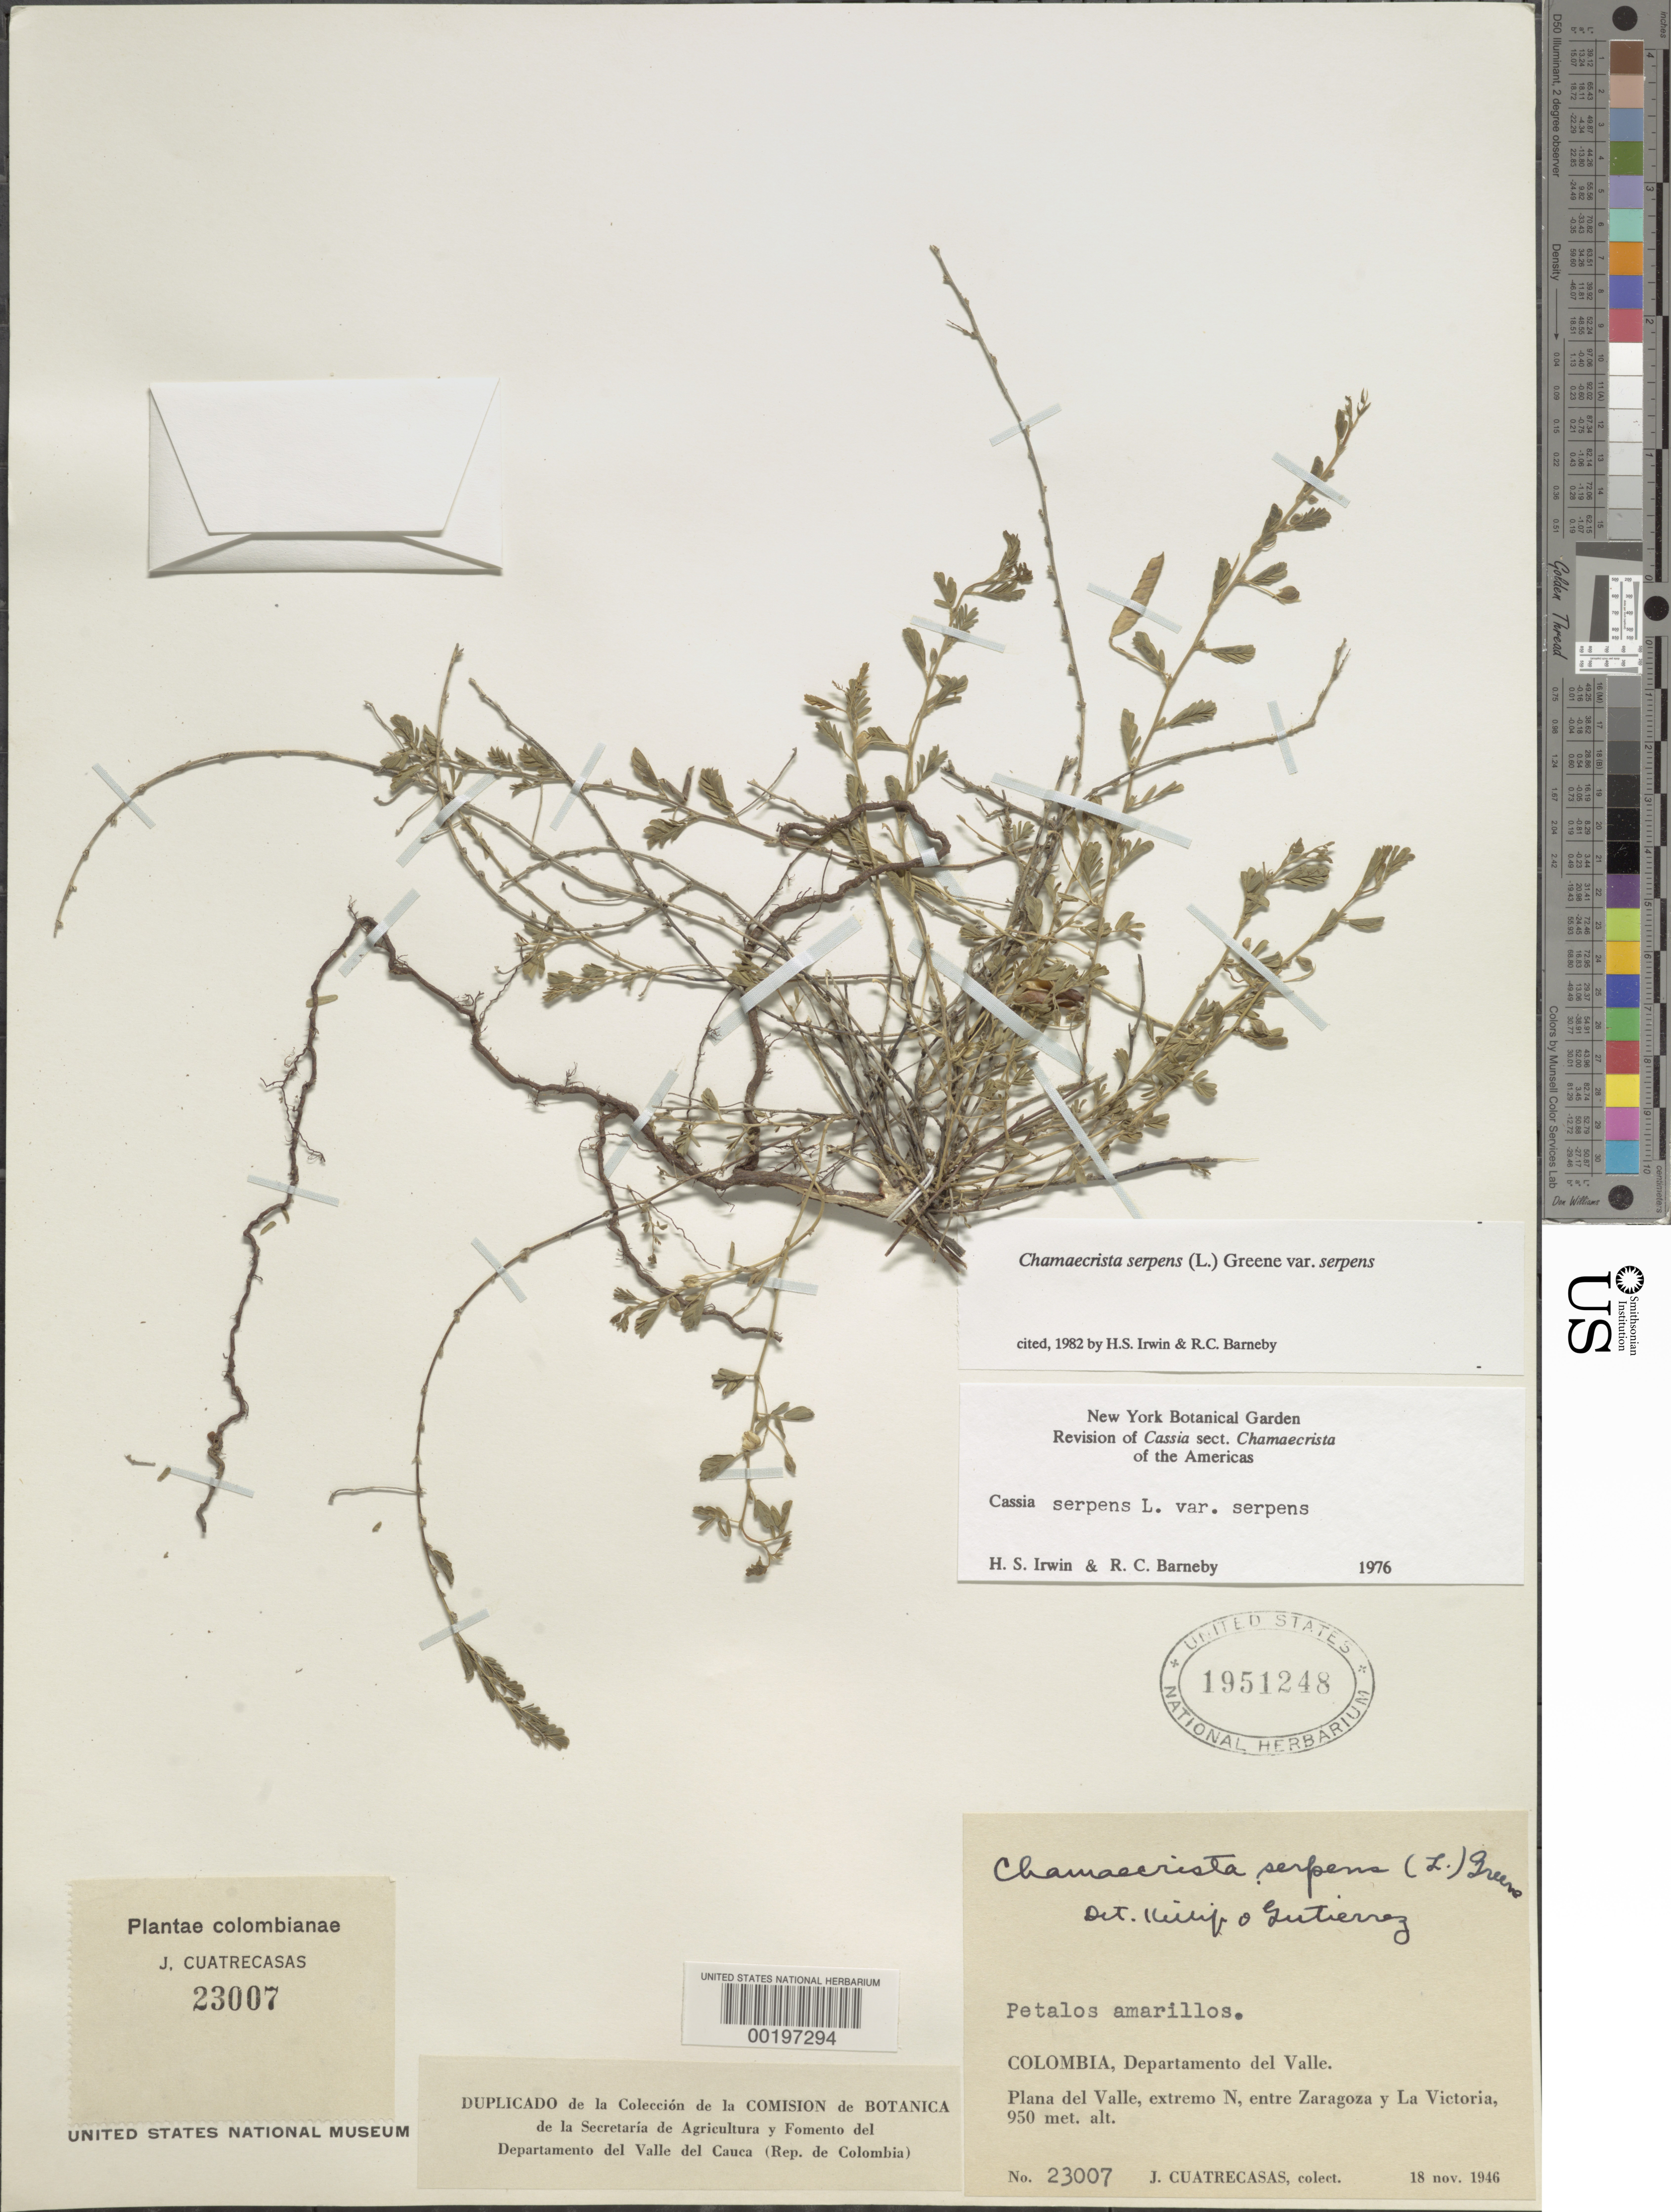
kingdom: Plantae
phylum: Tracheophyta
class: Magnoliopsida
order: Fabales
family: Fabaceae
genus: Chamaecrista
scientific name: Chamaecrista serpens var. serpens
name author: (L.) Greene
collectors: J. Cuatrecasas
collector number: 23007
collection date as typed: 18 Nov 1946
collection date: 1946-11-18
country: Colombia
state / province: Valle del Cauca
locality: Plana del Valle, extremo N, entre Zaragoza y la Victoria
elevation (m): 950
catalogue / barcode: US 1951248